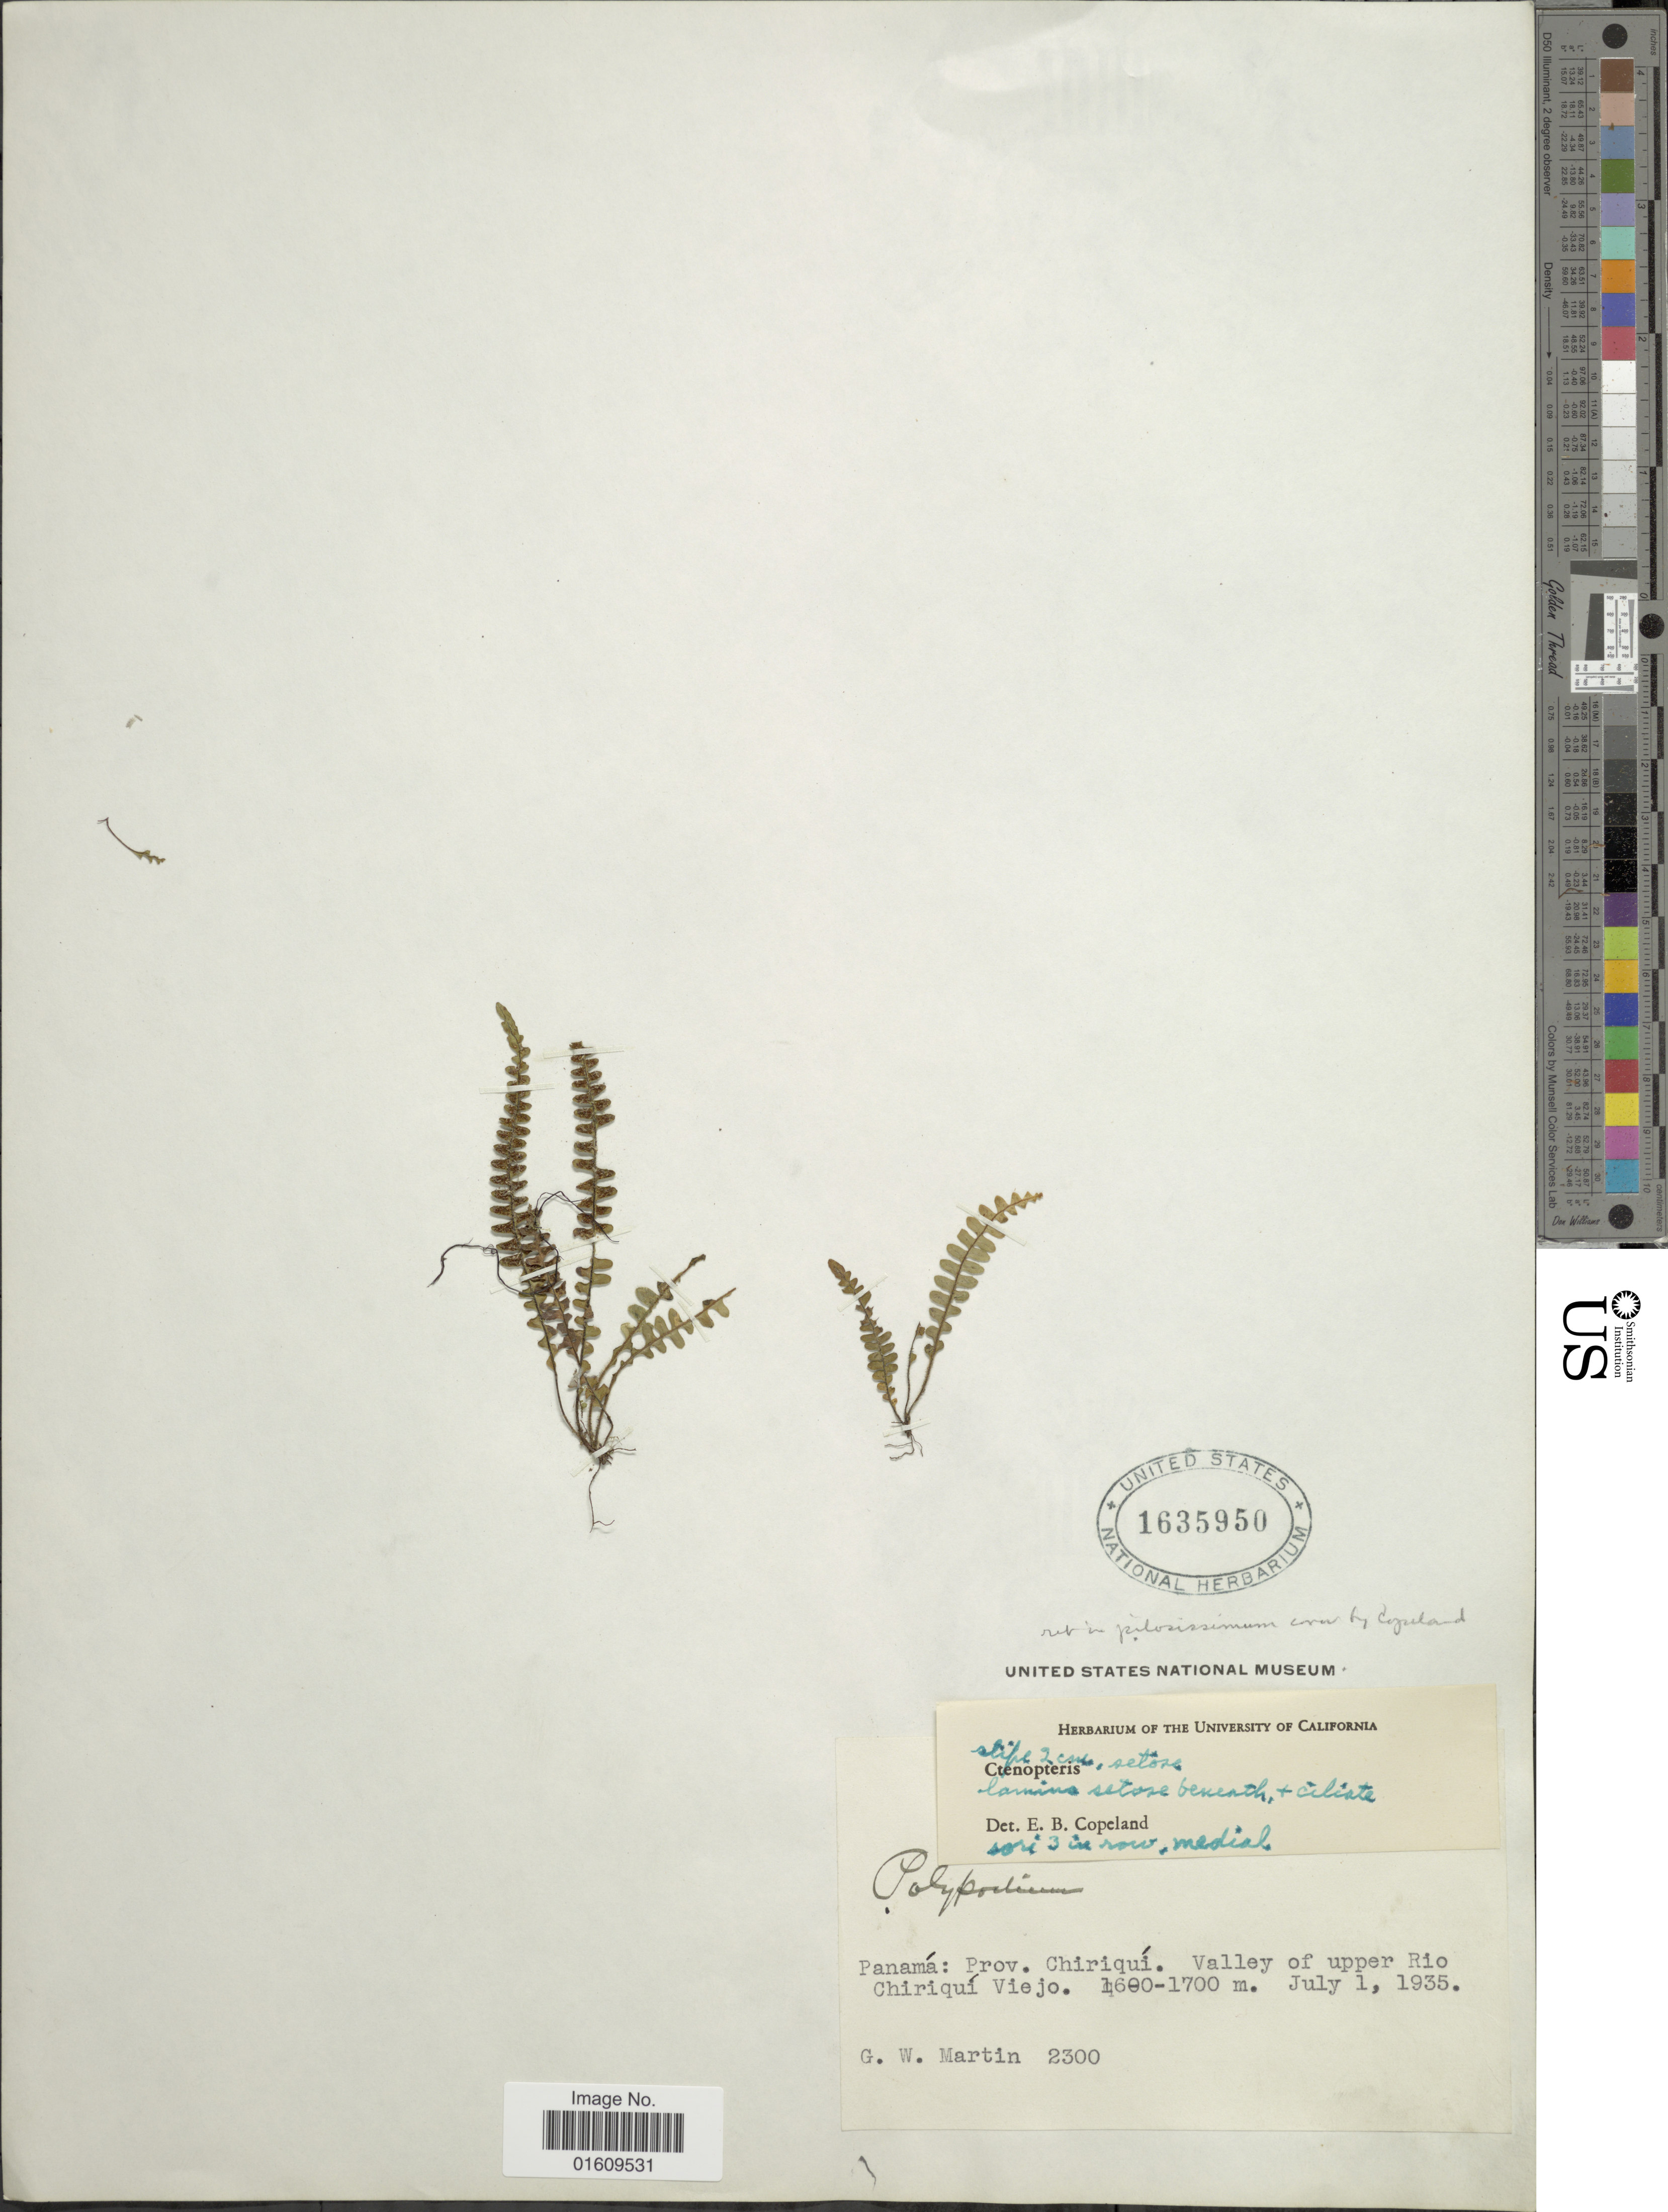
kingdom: Plantae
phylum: Tracheophyta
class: Polypodiopsida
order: Polypodiales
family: Polypodiaceae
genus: Ascogrammitis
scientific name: Ascogrammitis anfractuosa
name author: (Kunze ex Klotzsch) Sundue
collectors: G. W. Martin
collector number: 2300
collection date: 1935-07-01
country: Panama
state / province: Chiriqui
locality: Panama: Prov,Chiriqui, Vallet of upper Rio Chiriqui Viejo.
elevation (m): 1600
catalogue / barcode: US 1635950